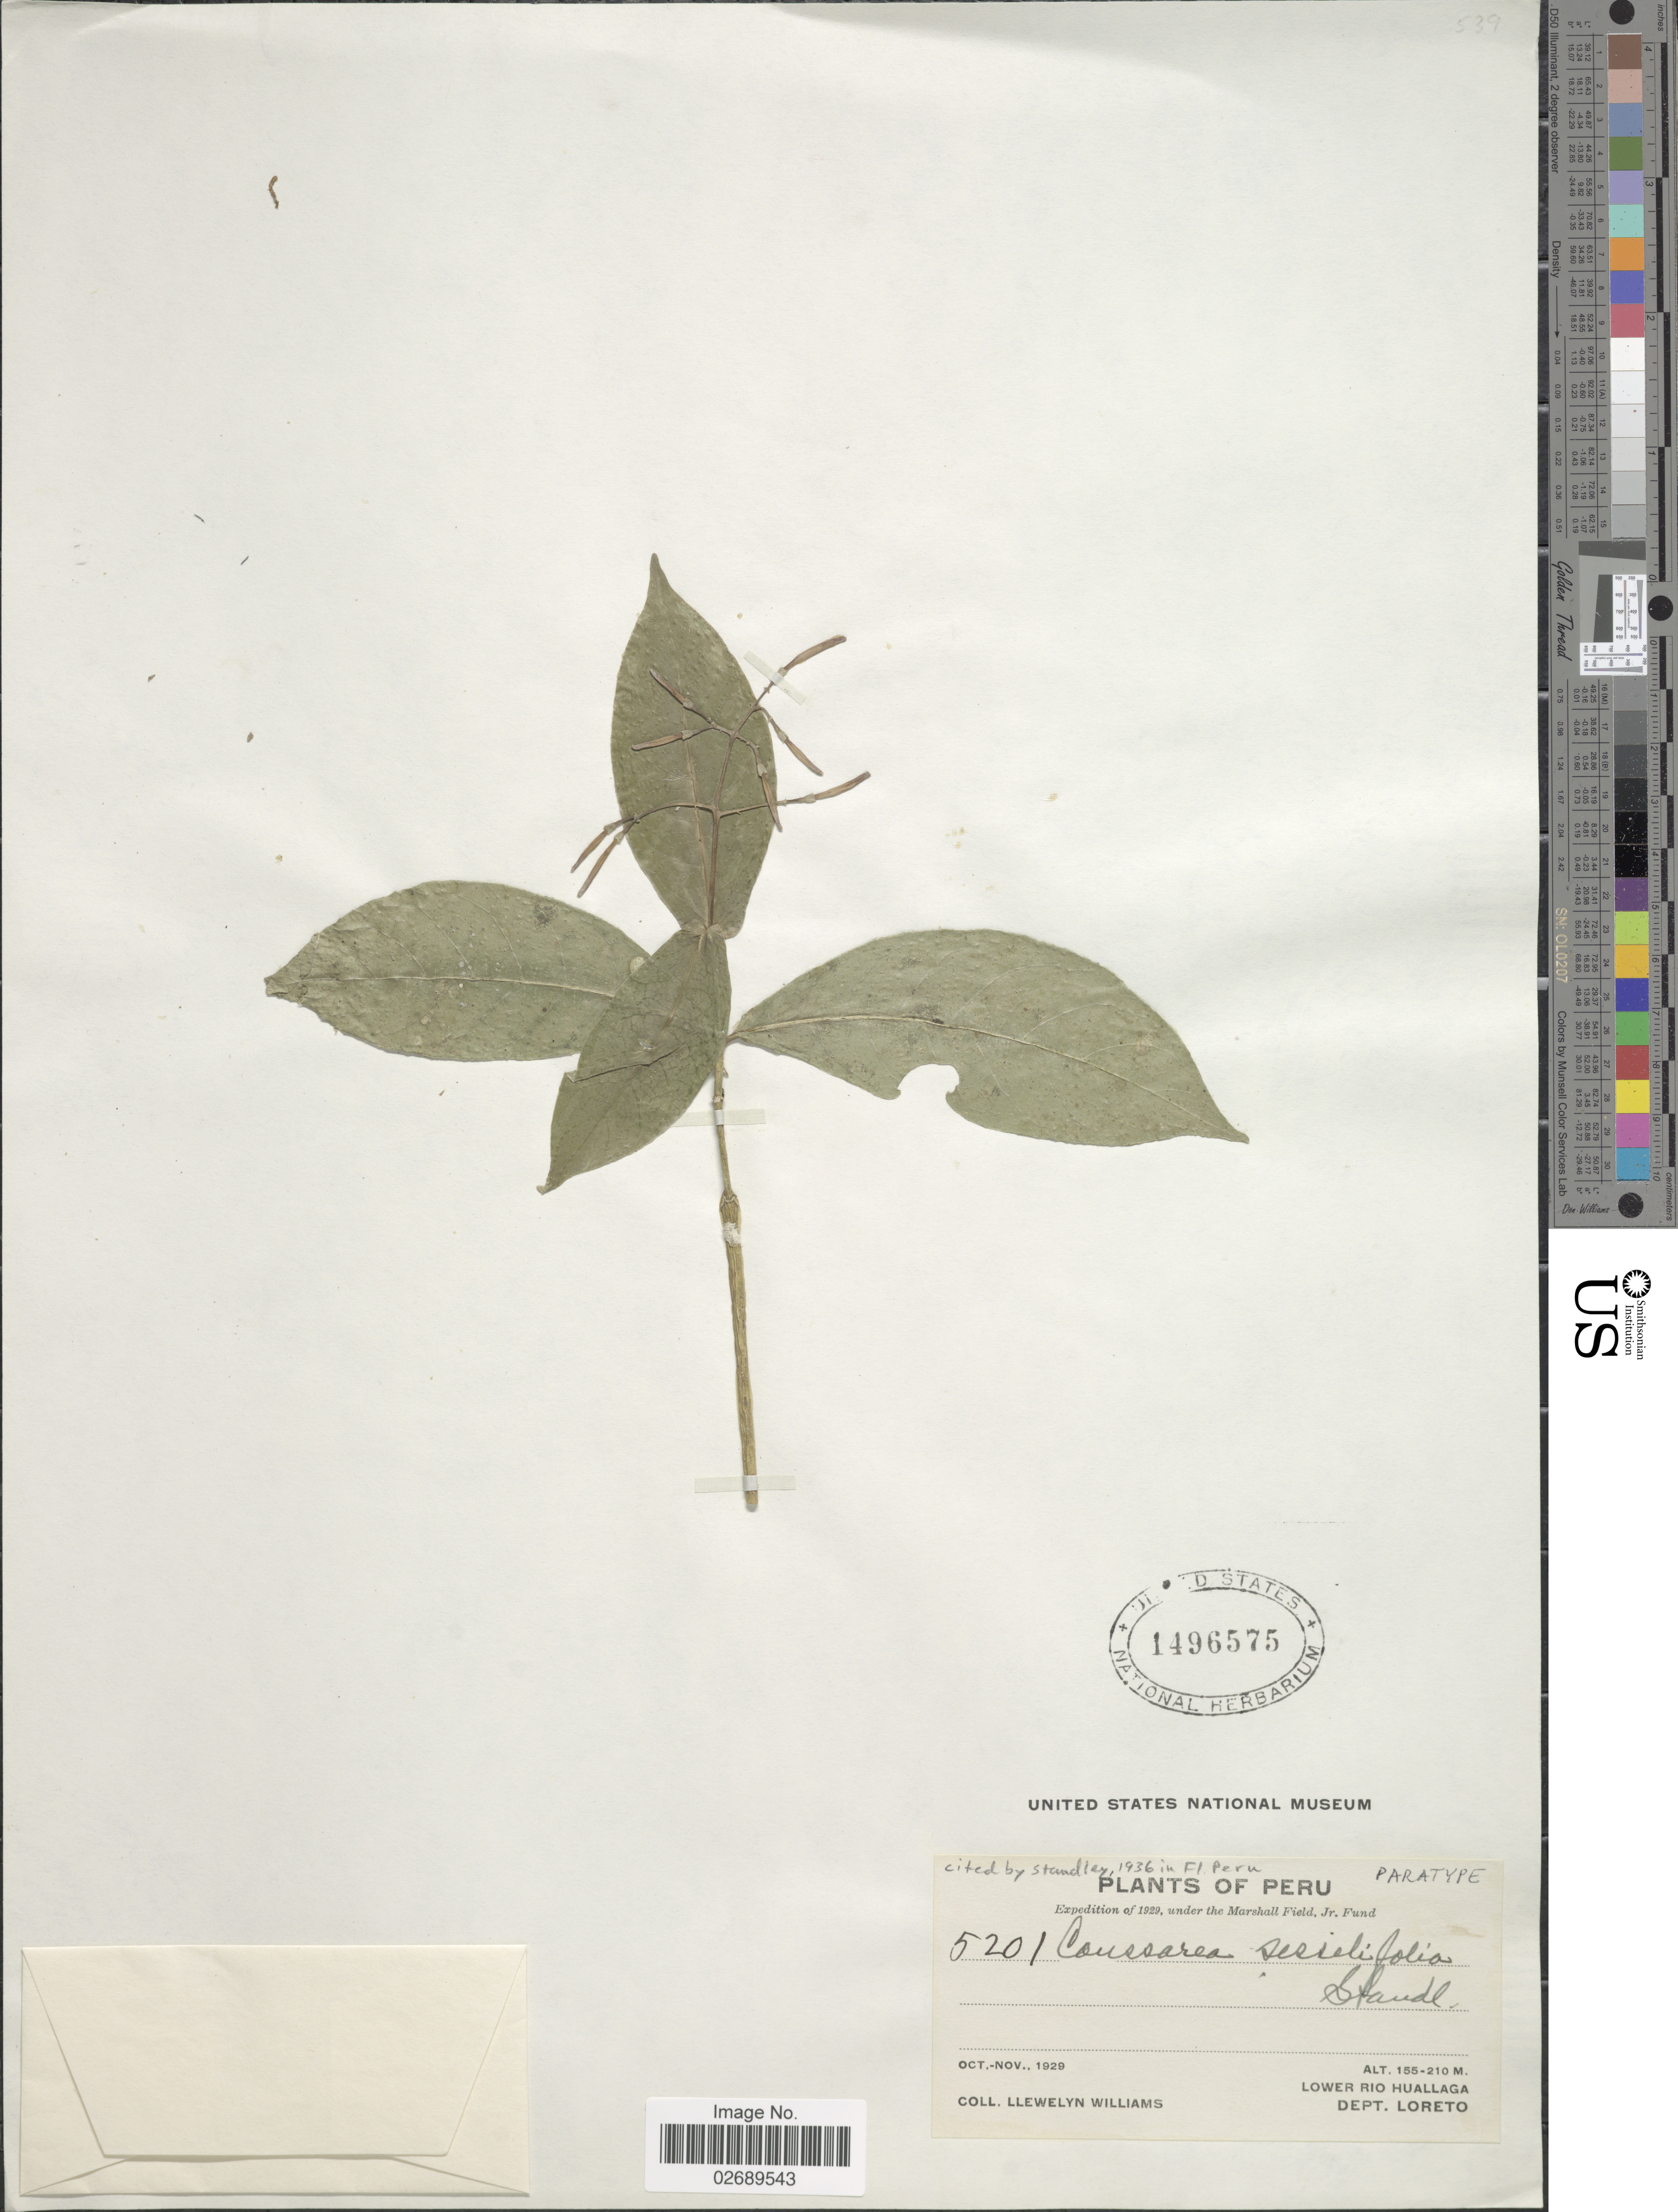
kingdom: Plantae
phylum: Tracheophyta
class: Magnoliopsida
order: Gentianales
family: Rubiaceae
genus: Coussarea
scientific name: Coussarea sessilifolia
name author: Standl.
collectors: Ll. Williams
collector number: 5201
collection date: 1929-10/1929-11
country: Peru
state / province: Loreto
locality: Lower Rio Huallaga. Dept. Loreto.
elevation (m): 155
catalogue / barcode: US 1496575